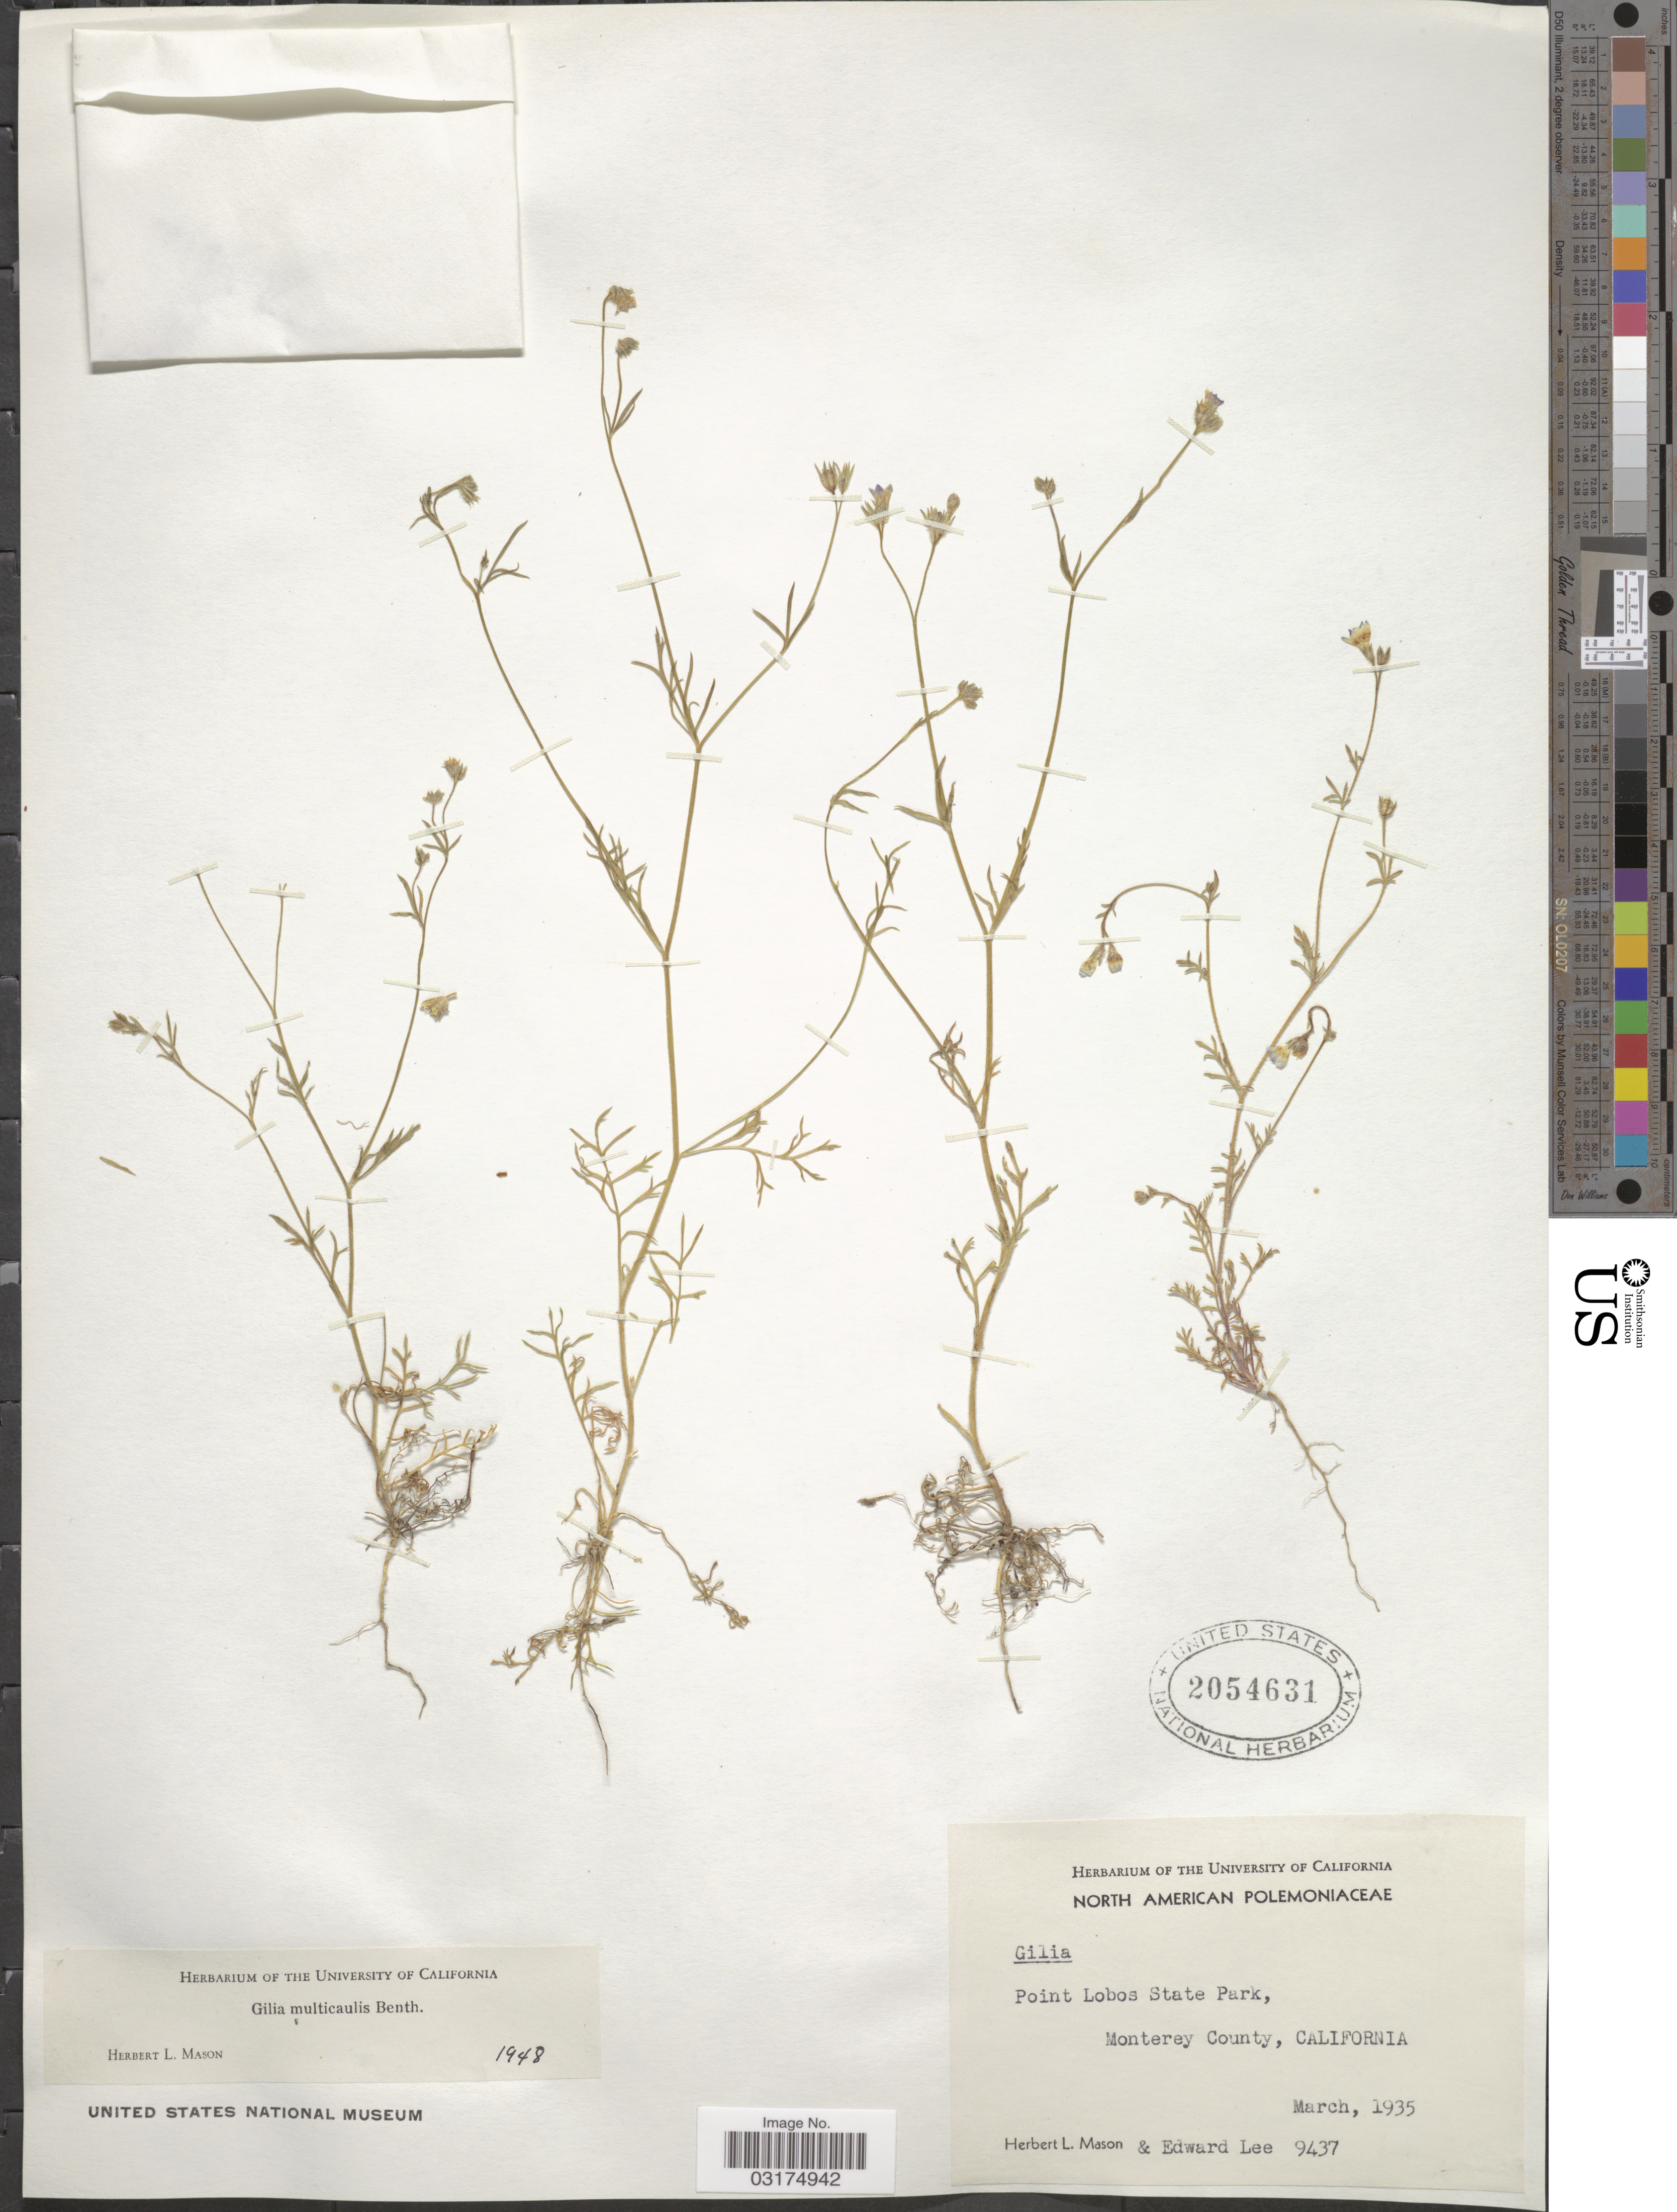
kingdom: Plantae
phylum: Tracheophyta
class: Magnoliopsida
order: Ericales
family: Polemoniaceae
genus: Gilia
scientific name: Gilia achilleifolia subsp. multicaulis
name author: (Benth.) V.E. Grant & A.D. Grant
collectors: H. L. Mason & E. Lee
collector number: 9437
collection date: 1935-03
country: United States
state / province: California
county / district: Monterey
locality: Monterey County.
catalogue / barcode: US 2054631